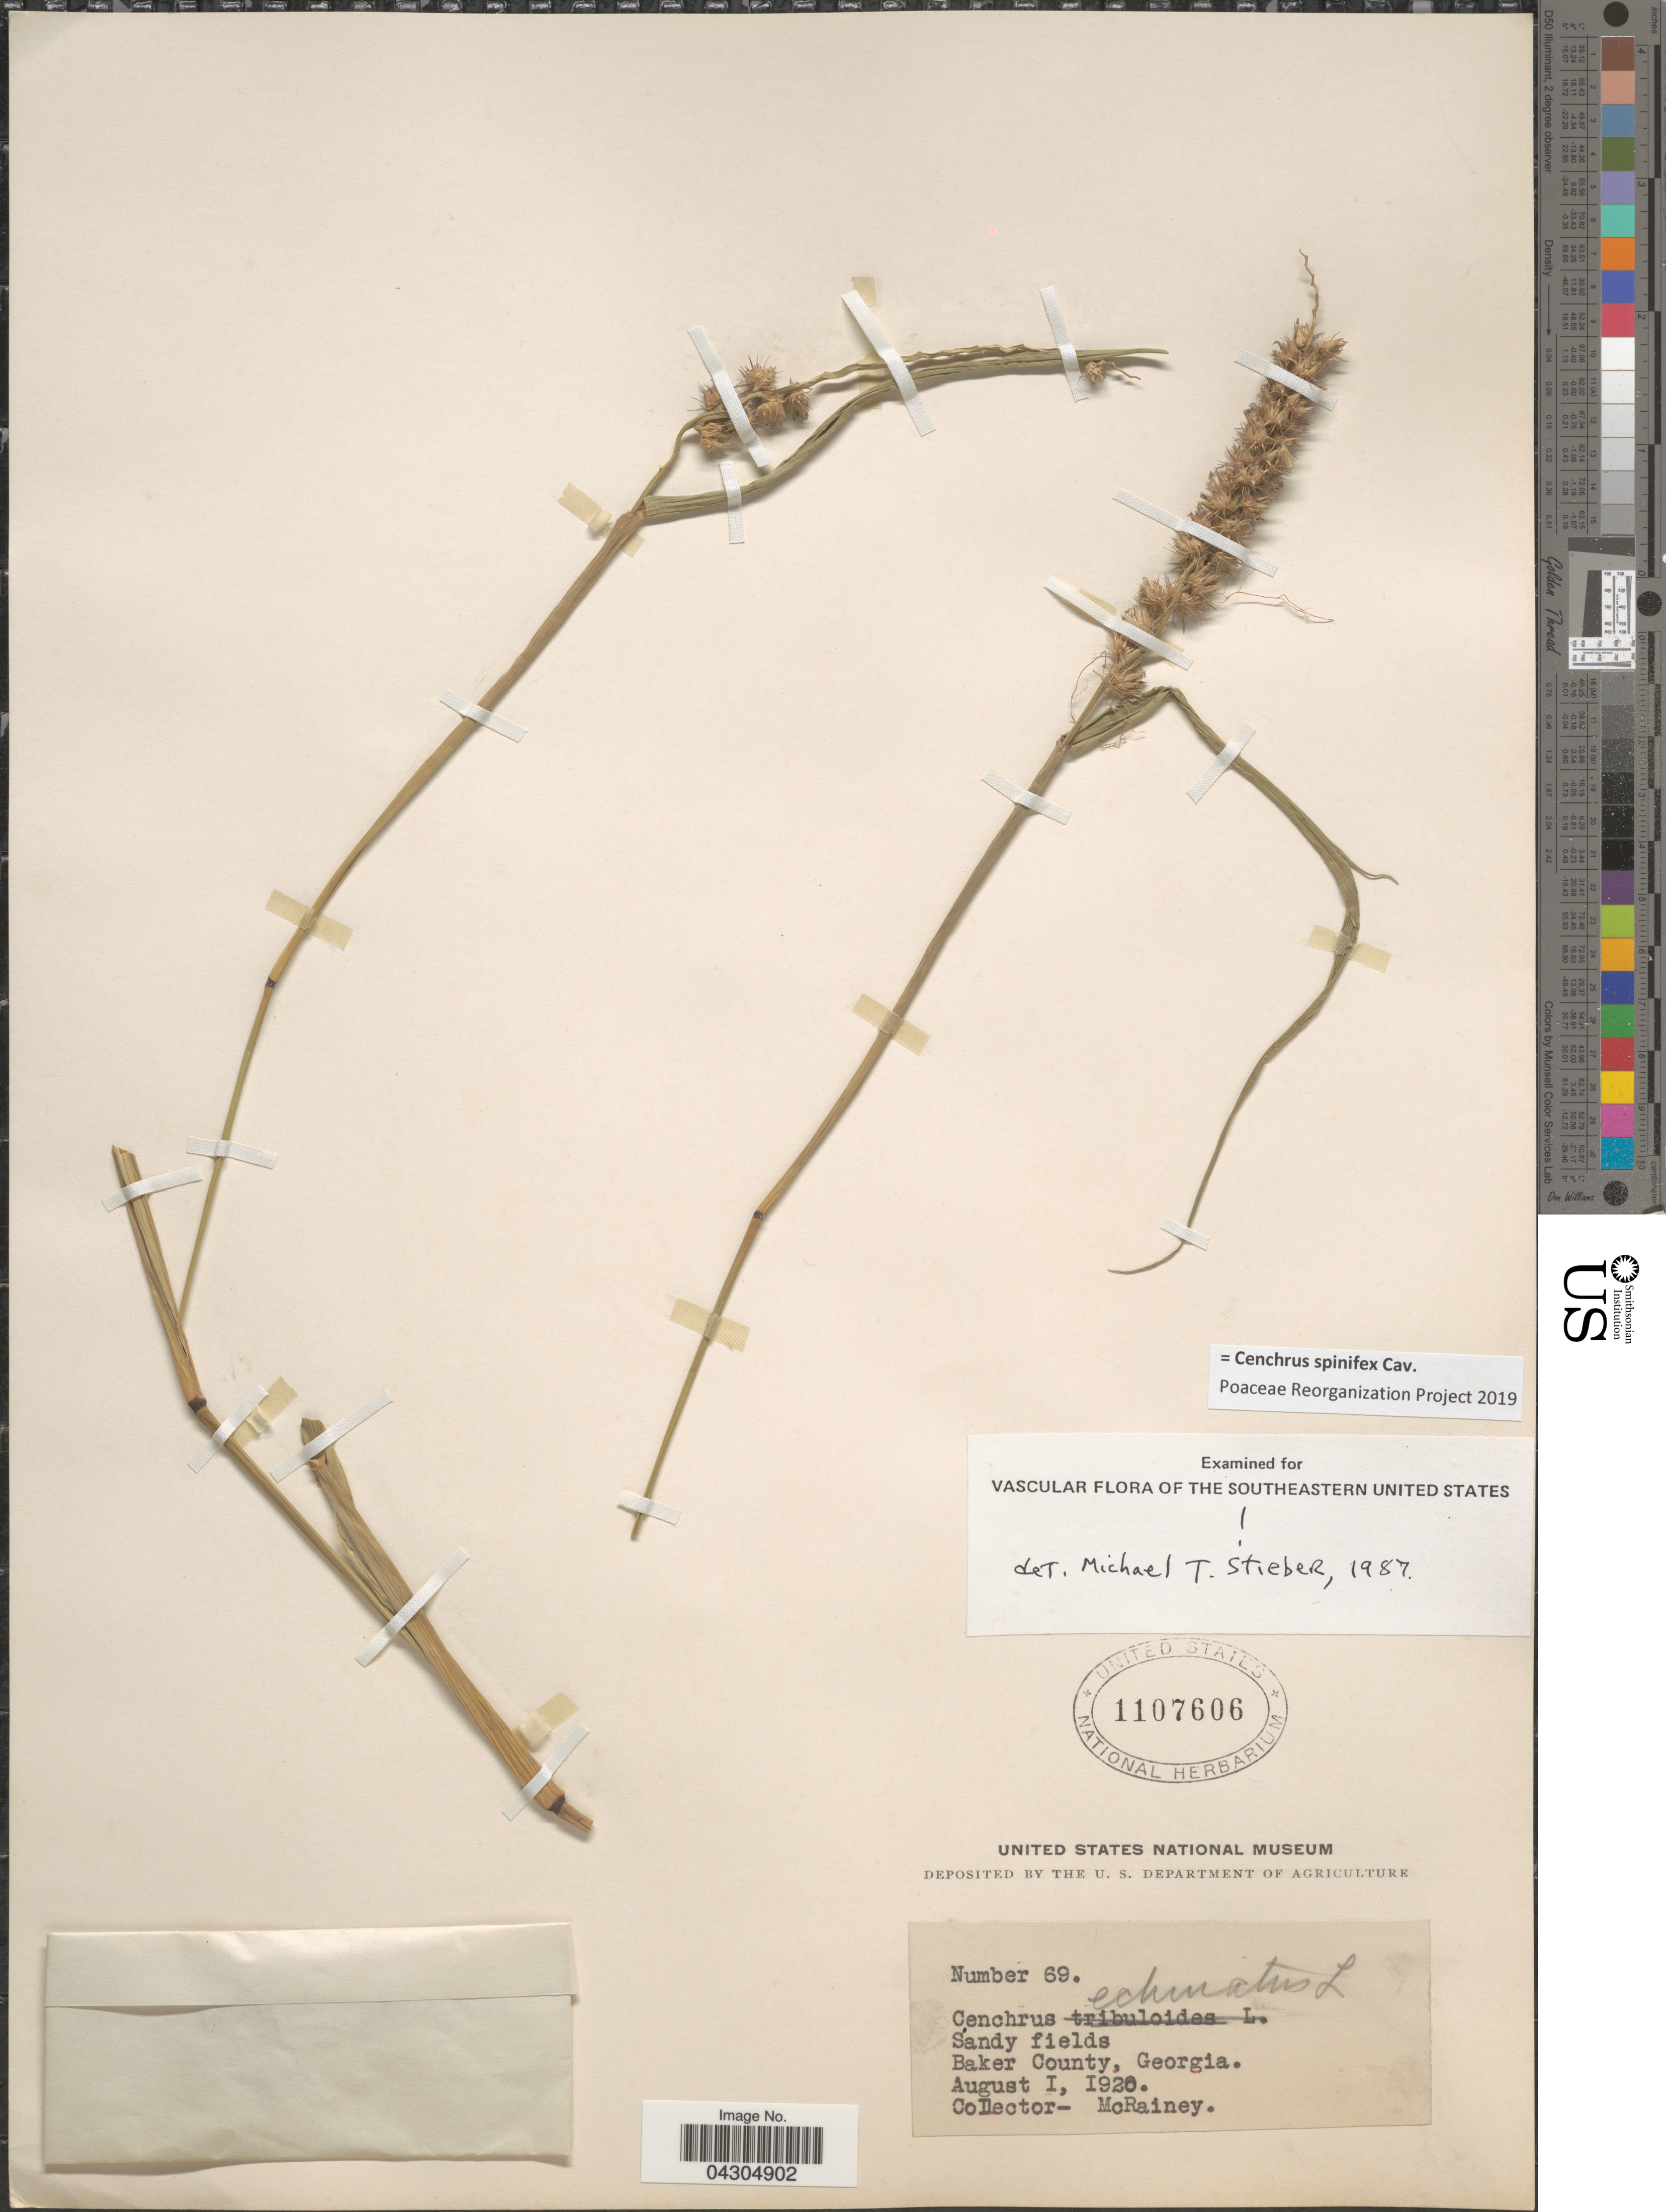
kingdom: Plantae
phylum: Tracheophyta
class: Liliopsida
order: Poales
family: Poaceae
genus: Cenchrus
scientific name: Cenchrus spinifex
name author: Cav.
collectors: McRainey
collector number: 69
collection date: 1920-08-01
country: United States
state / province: Georgia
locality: Baker County.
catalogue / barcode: US 1107606